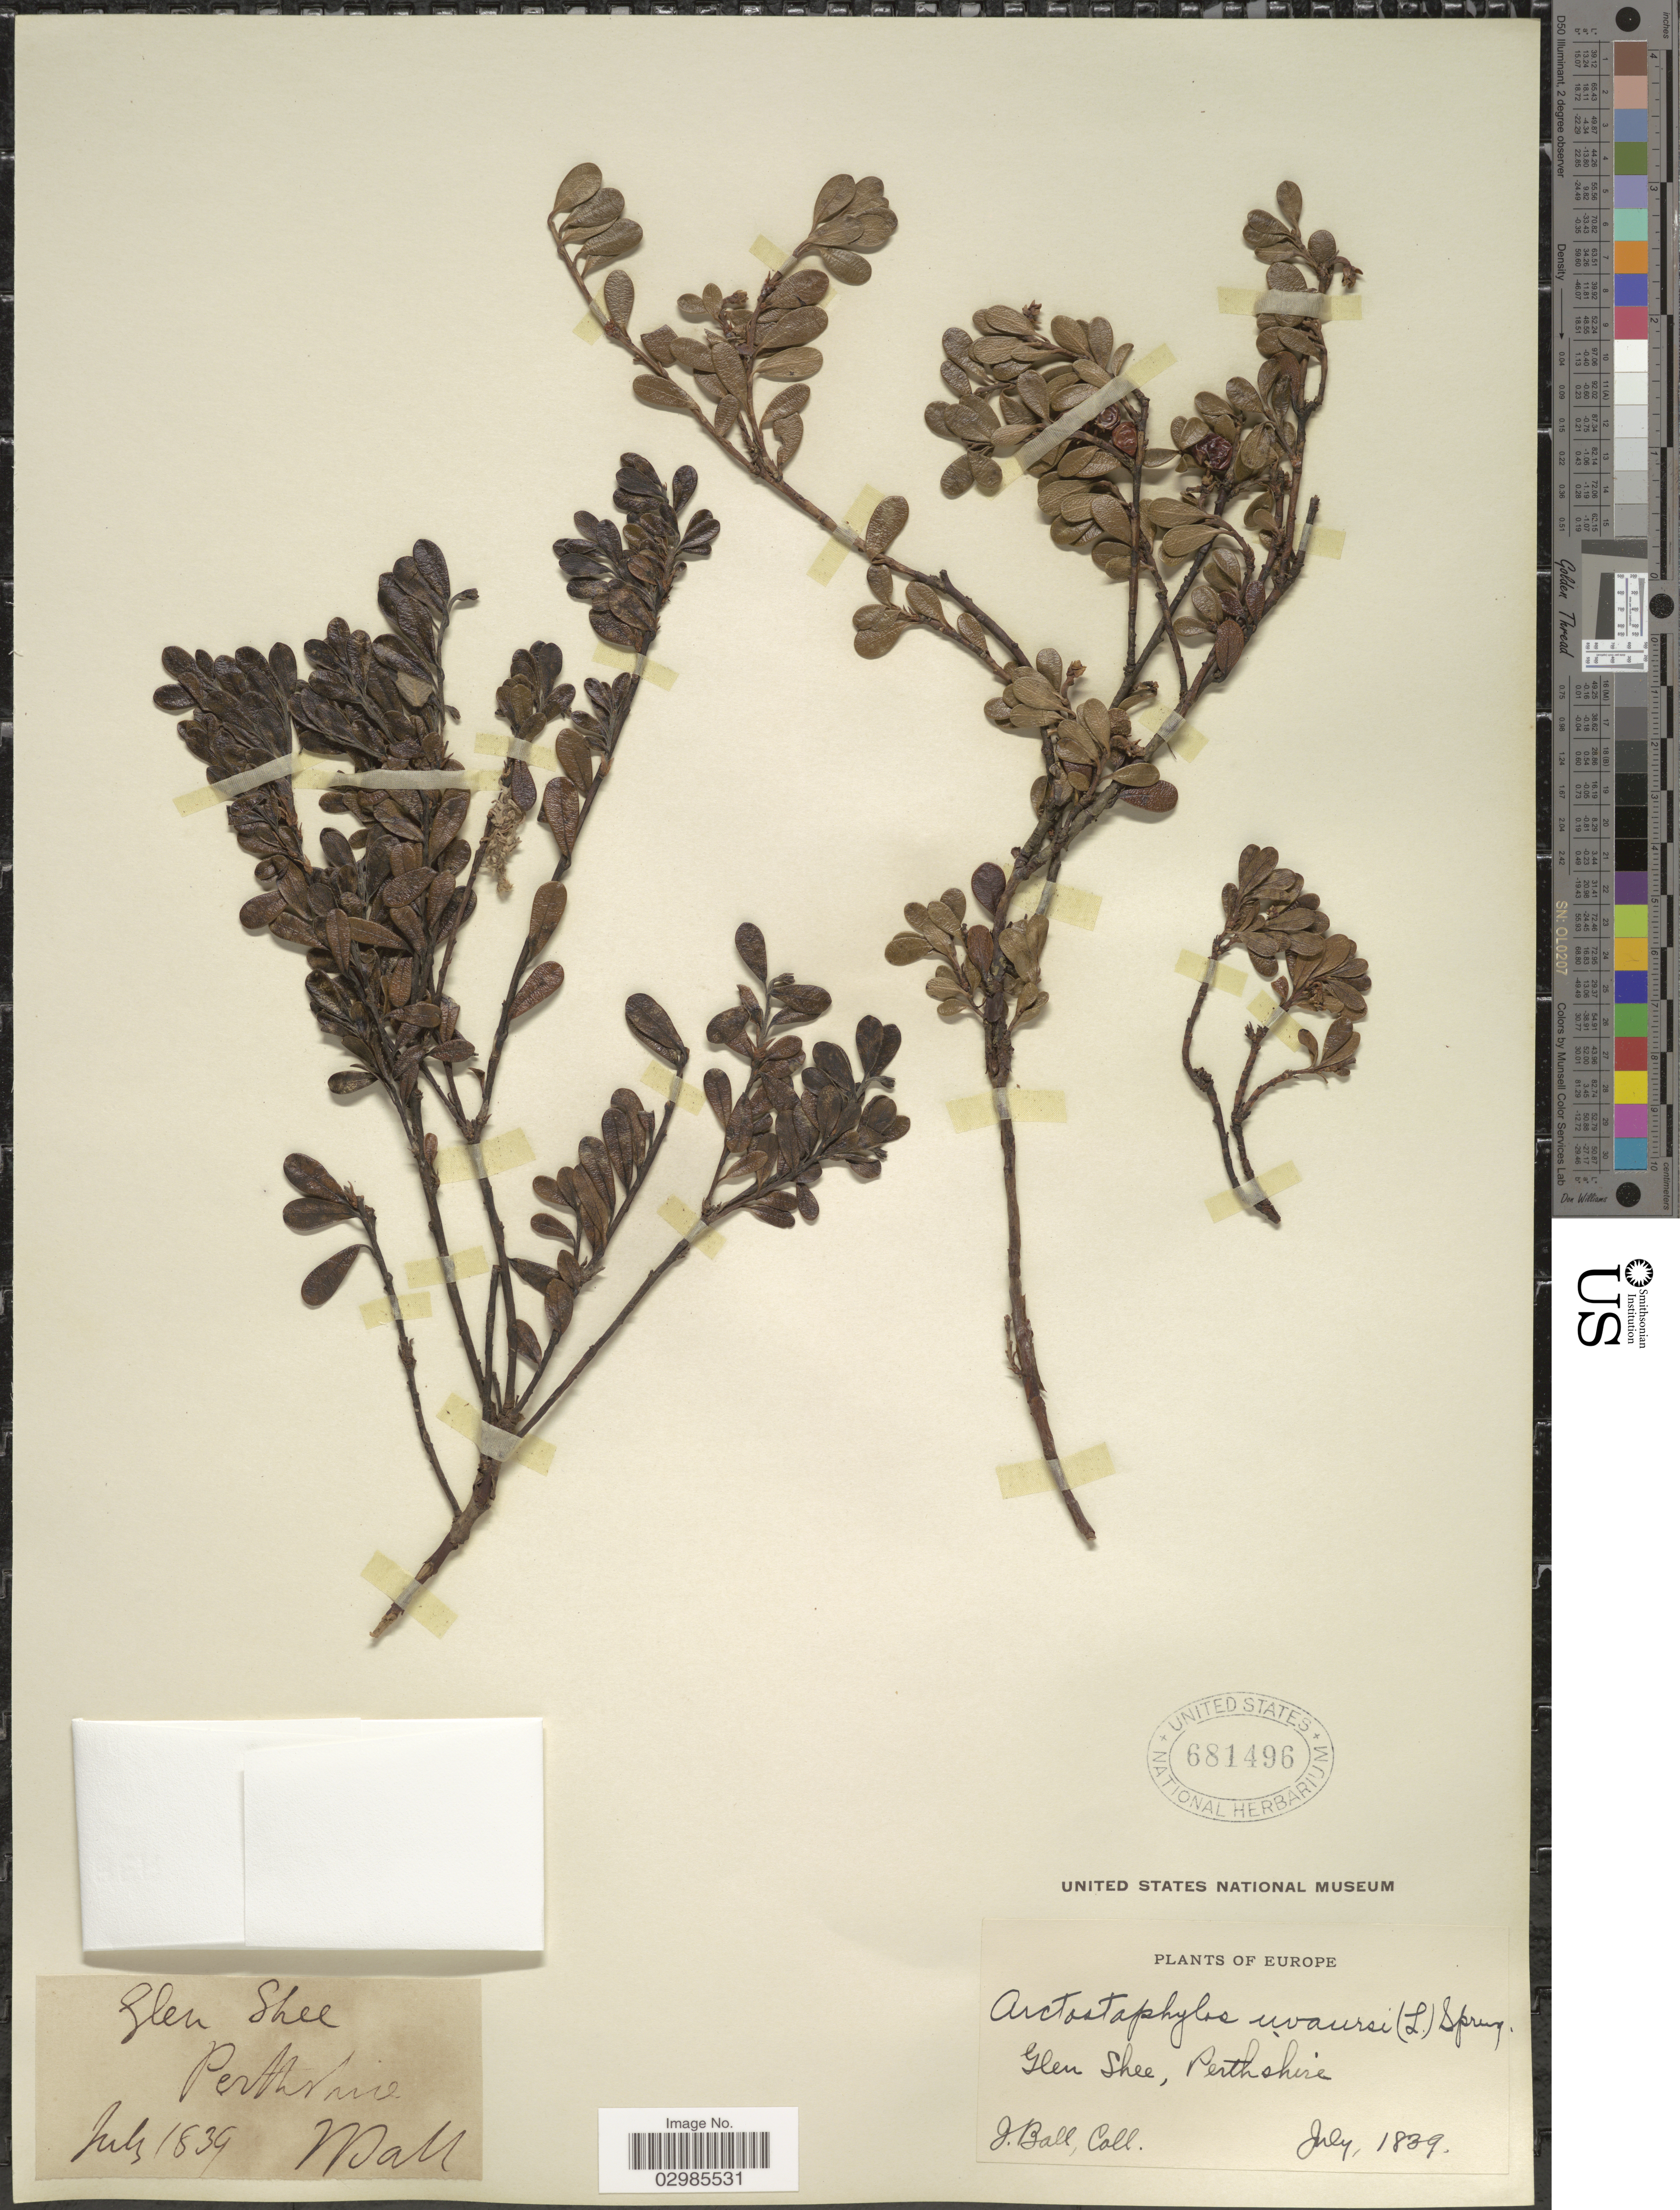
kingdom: Plantae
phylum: Tracheophyta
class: Magnoliopsida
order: Ericales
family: Ericaceae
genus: Arctostaphylos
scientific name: Arctostaphylos uva-ursi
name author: (L.) Spreng.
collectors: J. Ball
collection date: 1839-07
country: United Kingdom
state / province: Scotland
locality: Glen Shee, Perthshire, Europe.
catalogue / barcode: US 681496